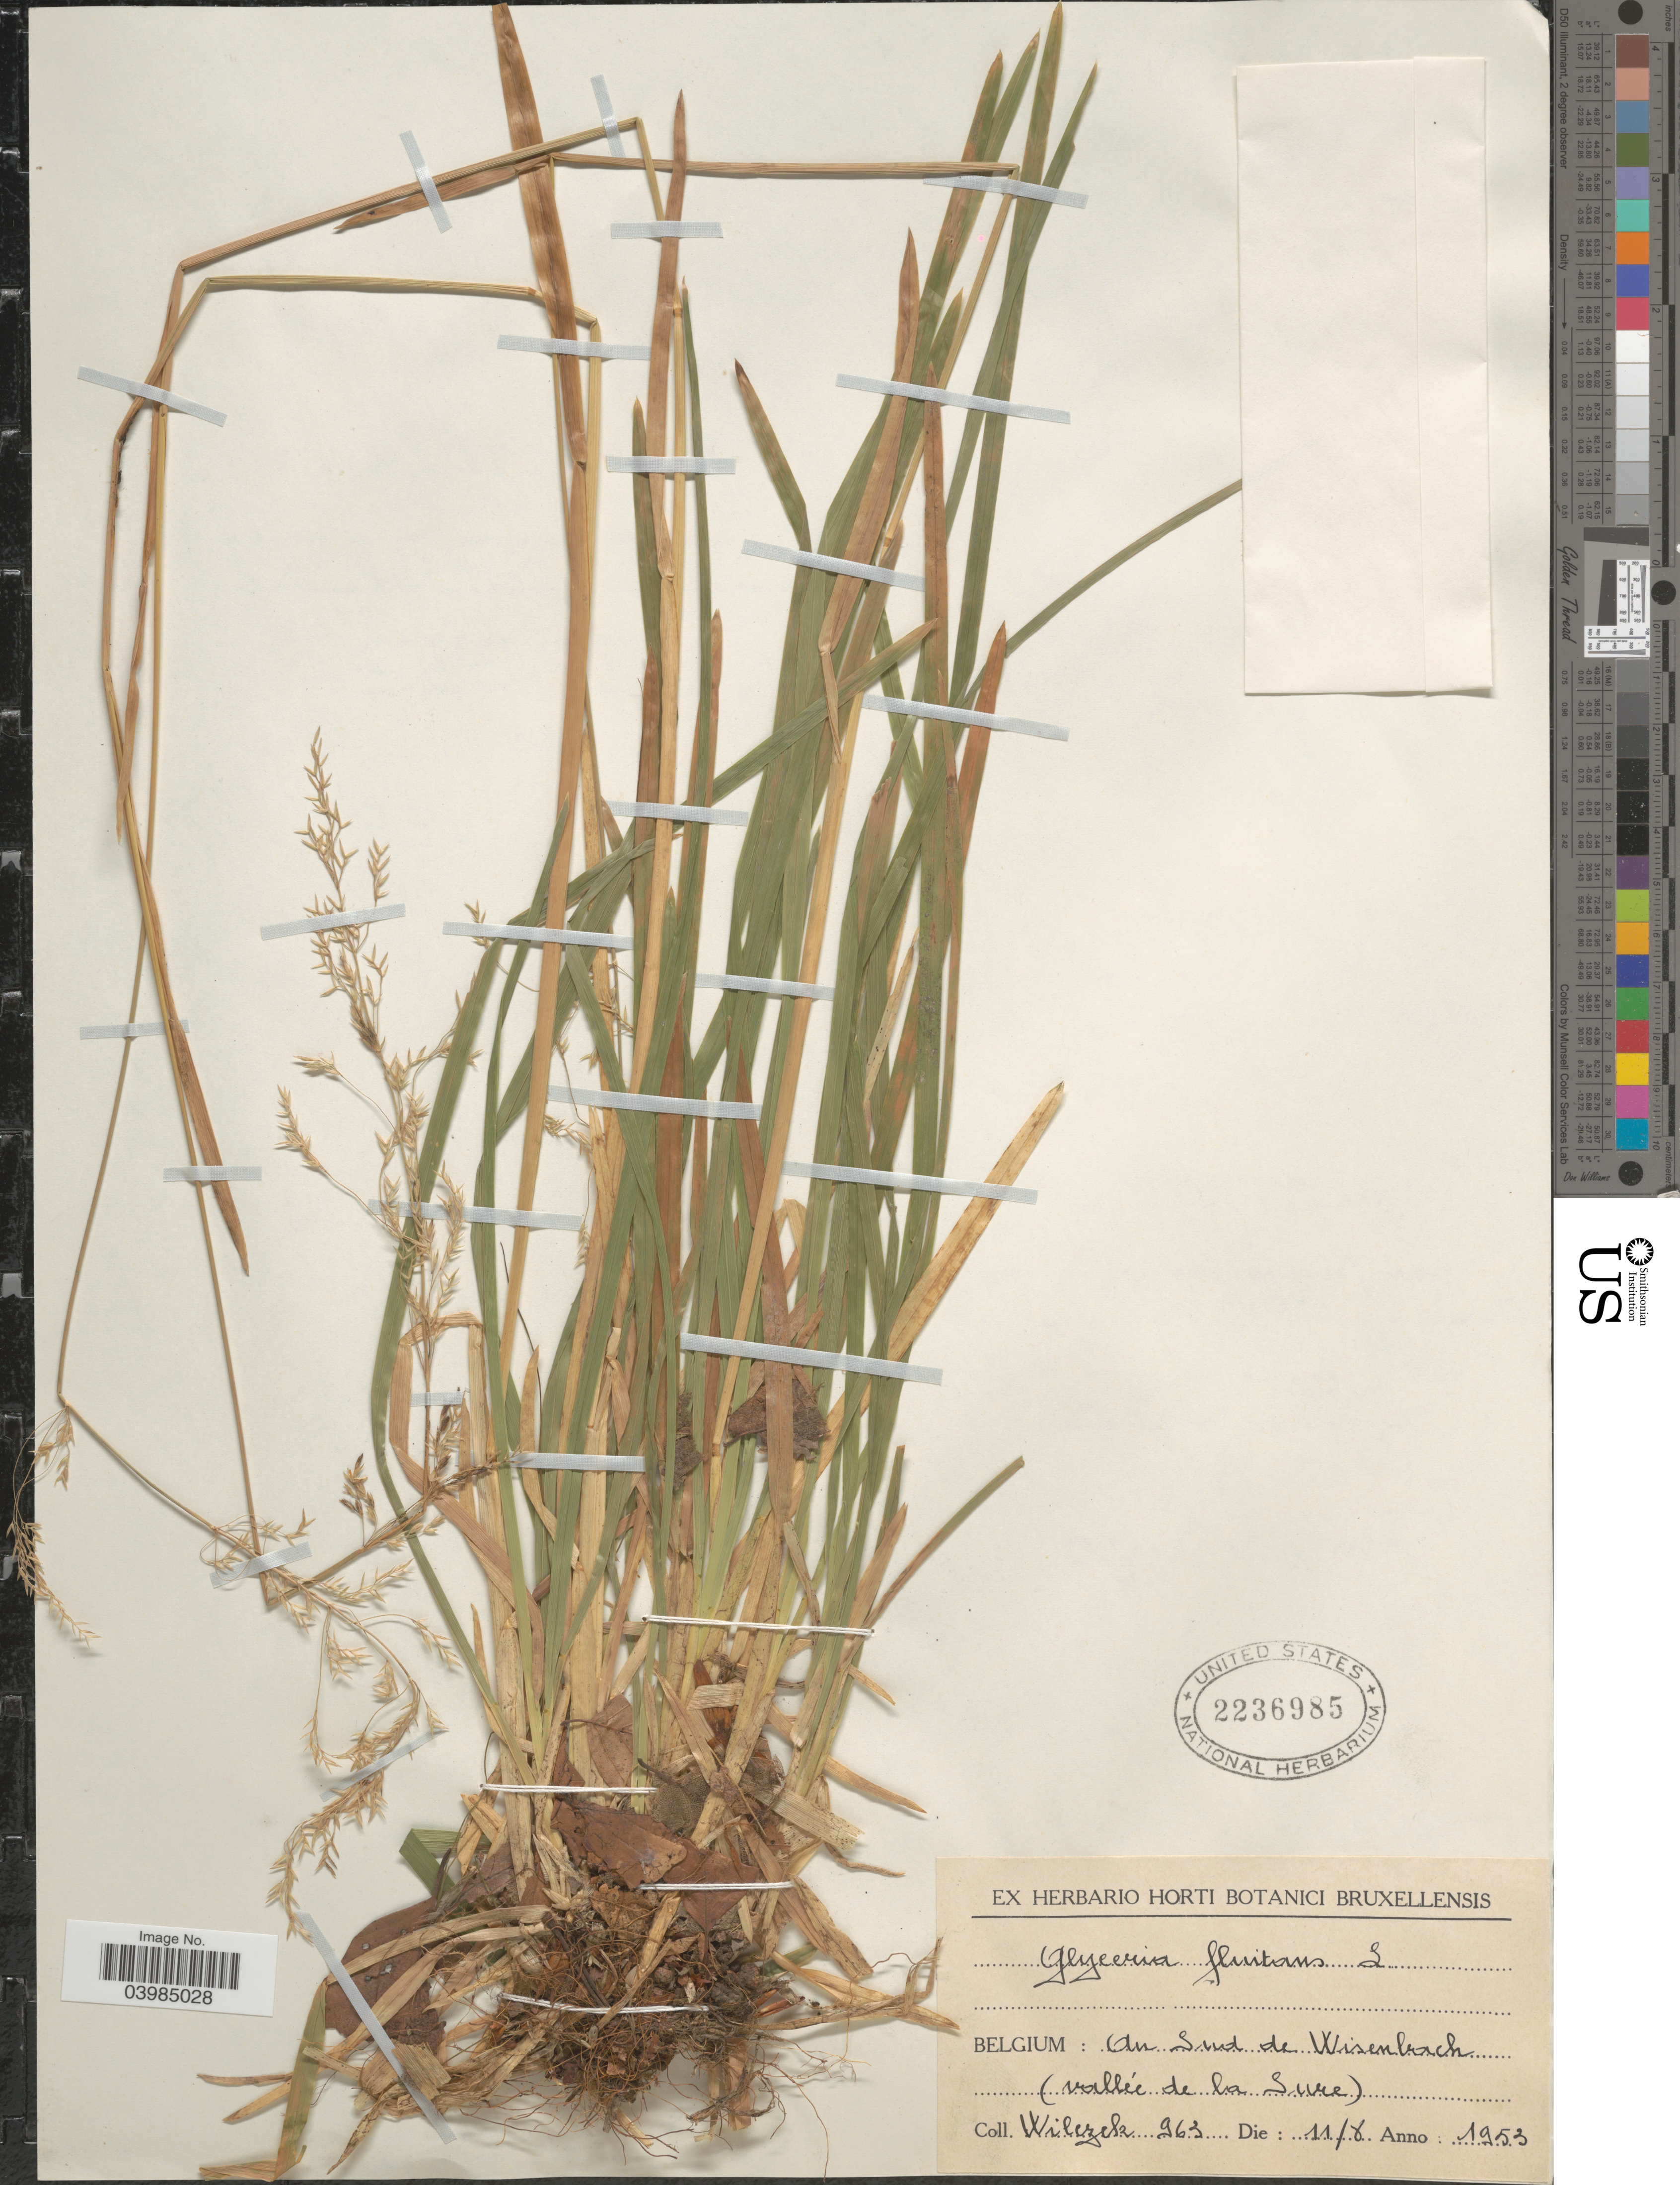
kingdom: Plantae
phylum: Tracheophyta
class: Liliopsida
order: Poales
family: Poaceae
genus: Glyceria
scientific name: Glyceria fluitans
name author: (L.) R. Br.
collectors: Wilczek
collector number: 963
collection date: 1953-08-11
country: Belgium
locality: An Sud de Wisenbach (vallée de la Sure).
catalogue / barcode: US 2236985